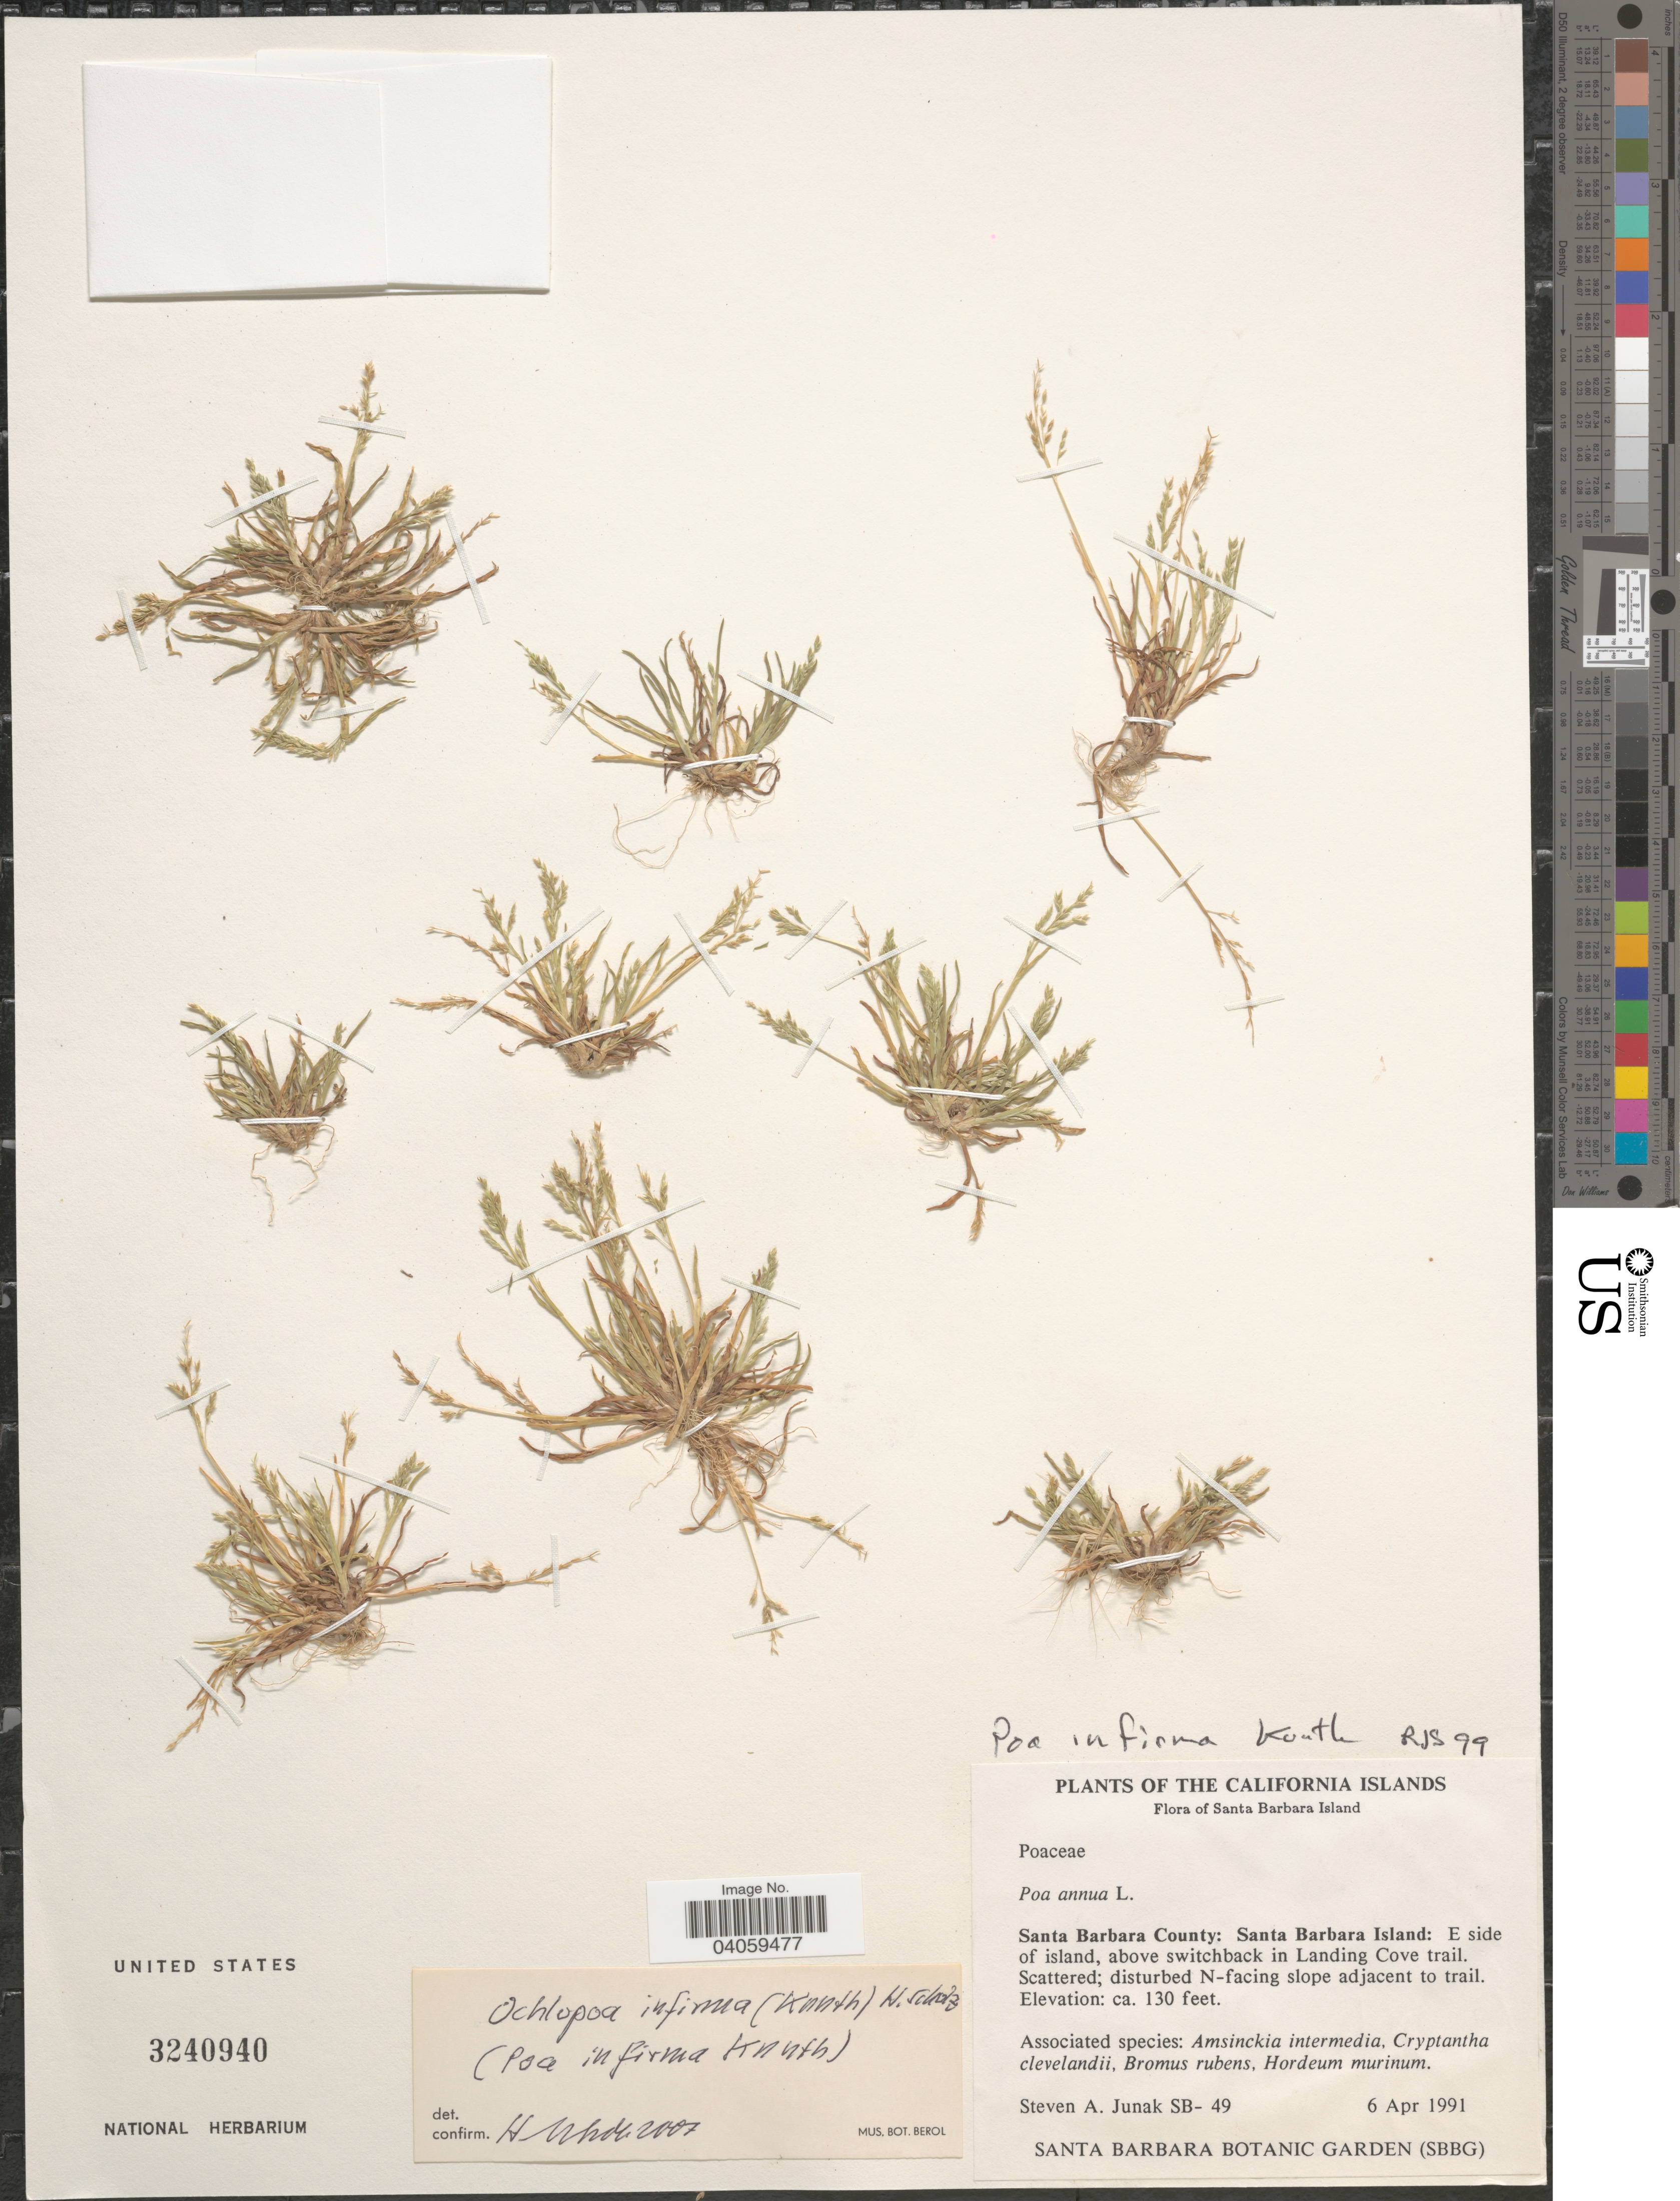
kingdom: Plantae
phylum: Tracheophyta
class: Liliopsida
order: Poales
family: Poaceae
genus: Poa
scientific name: Poa infirma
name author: Kunth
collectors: S. Junak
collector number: SB-49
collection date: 1991-04-06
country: United States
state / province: California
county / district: Santa Barbara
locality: The California Islands. Santa Barbara Island. Santa Barbara County: E side of island, above switchback in Landing Cove trail. Disturbed N-facing slope adjacent to trail.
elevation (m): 40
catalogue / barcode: US 3240940